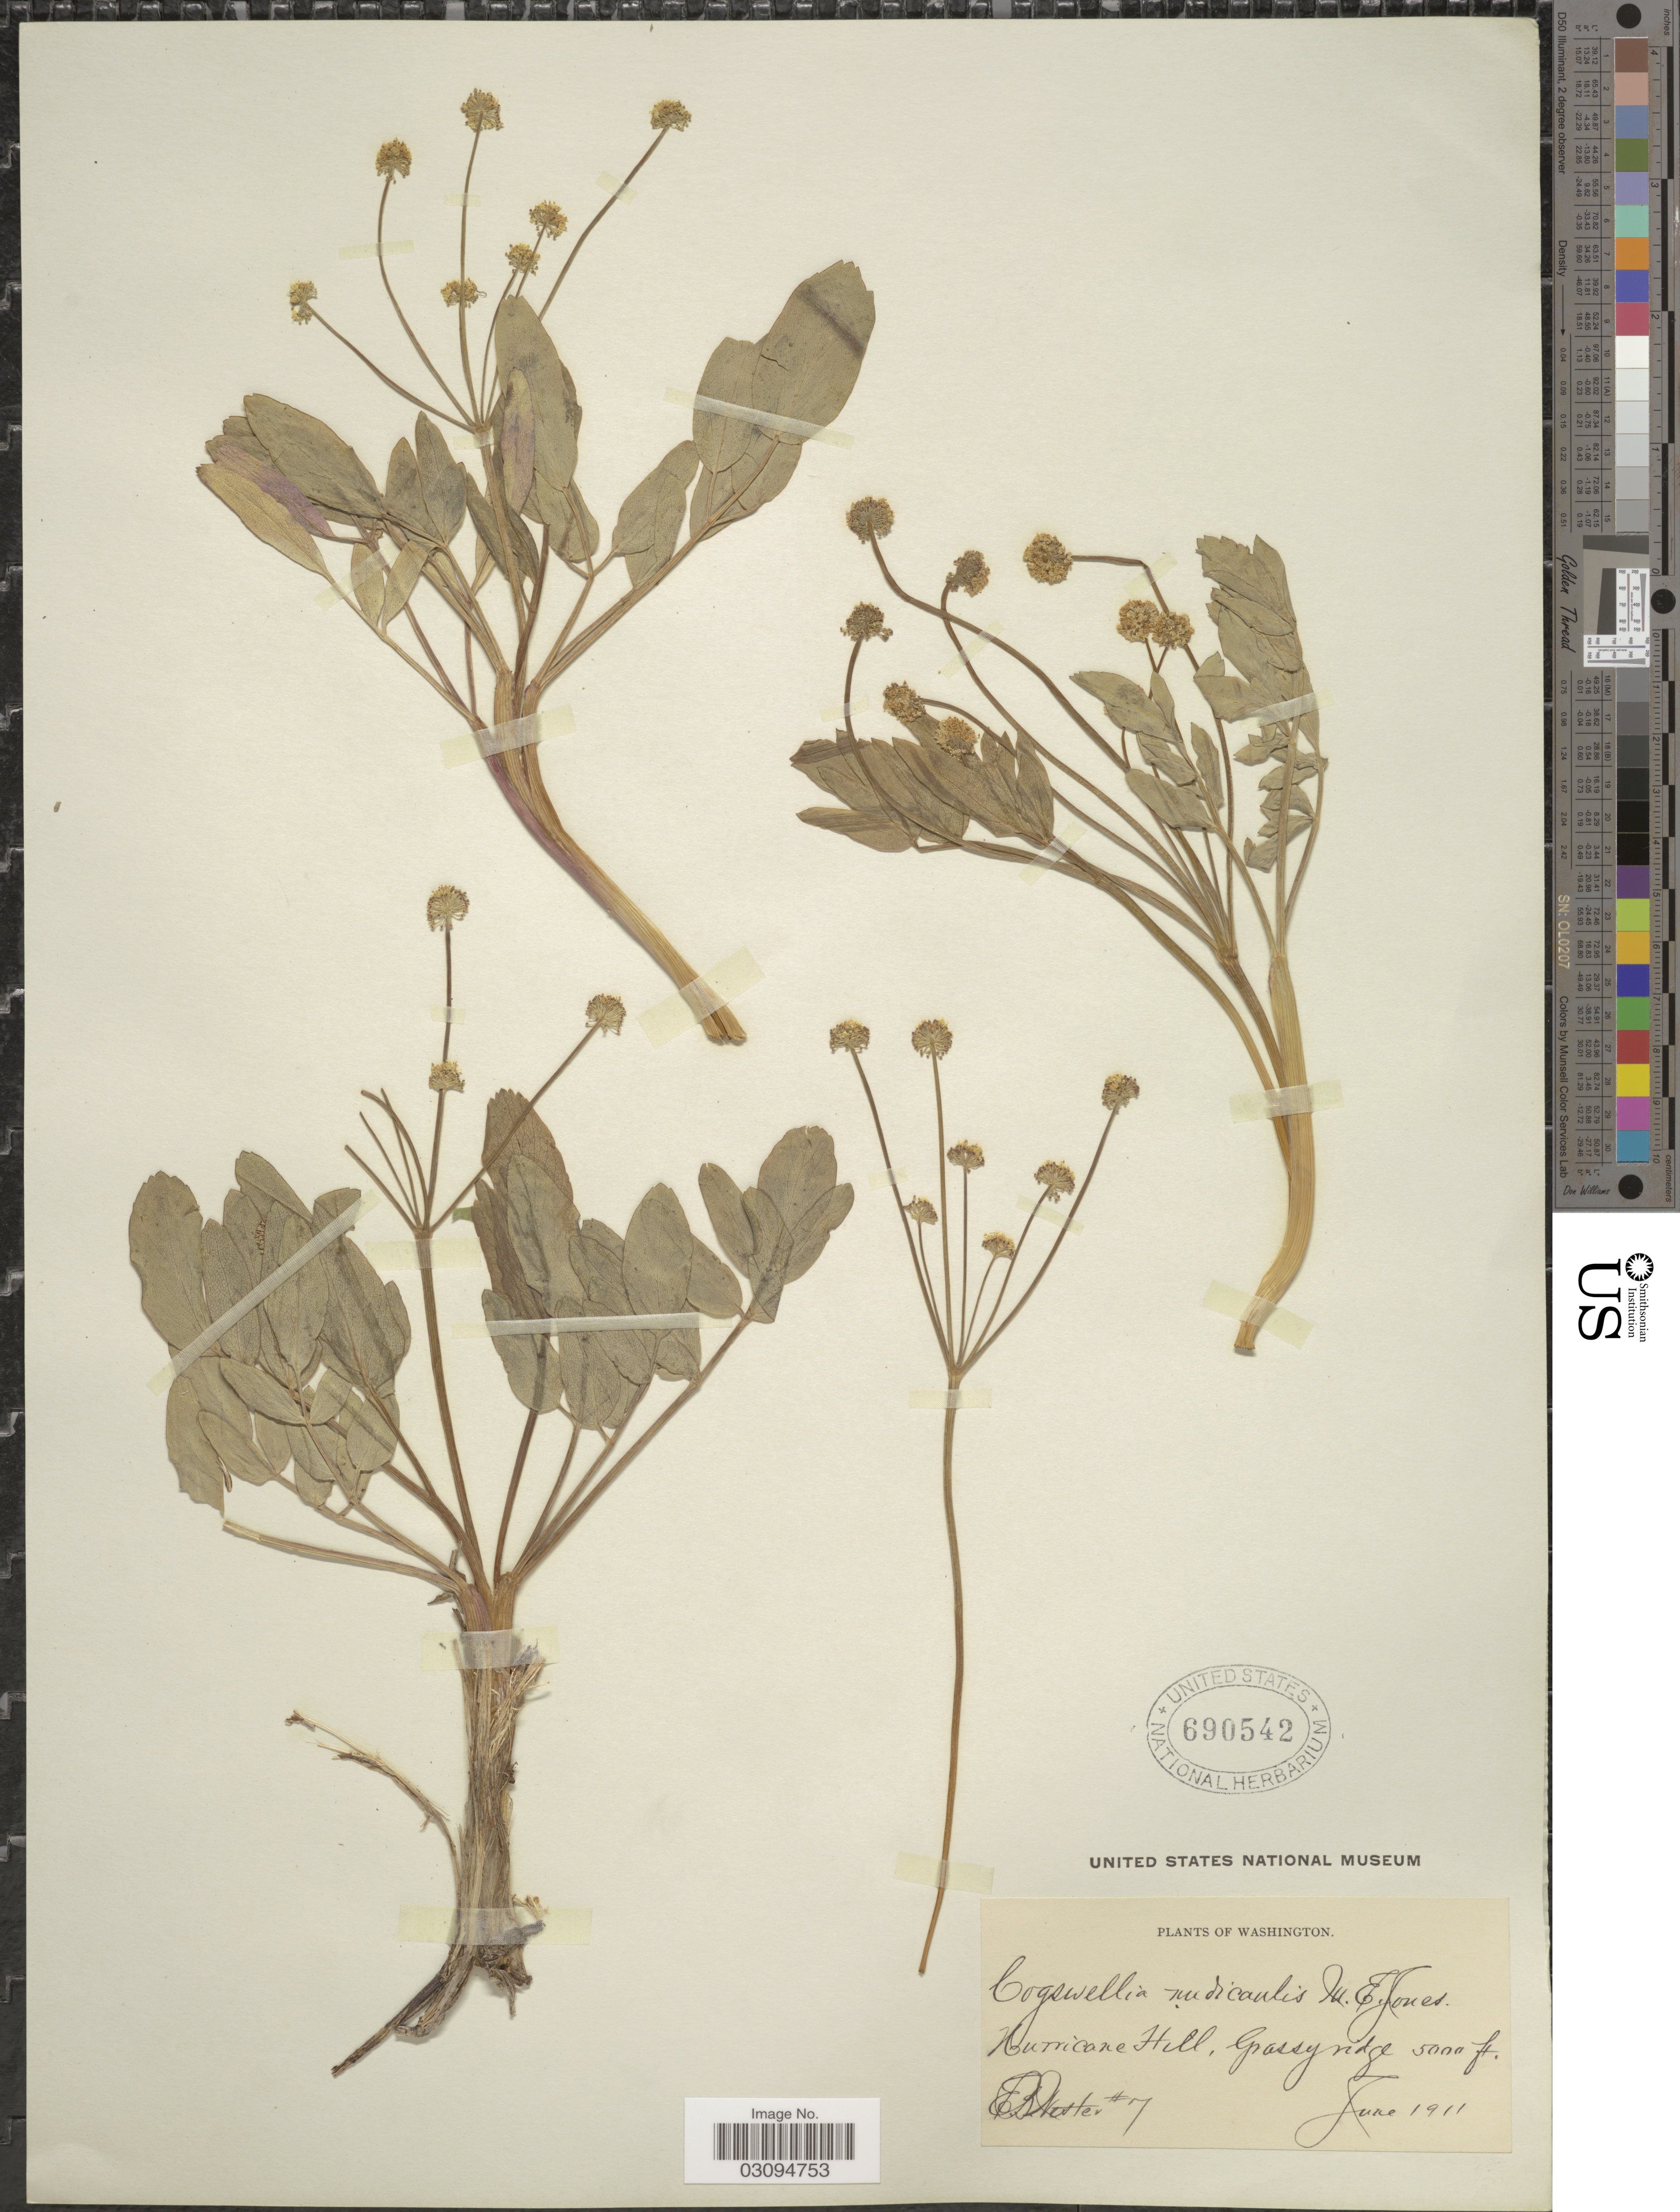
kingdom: Plantae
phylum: Tracheophyta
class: Magnoliopsida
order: Apiales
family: Apiaceae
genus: Lomatium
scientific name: Lomatium nudicaule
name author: (Pursh) J.M. Coult. & Rose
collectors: E. B. Webster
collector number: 7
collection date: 1911-06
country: United States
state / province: Washington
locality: Hurricane Hill, Grassy ridge.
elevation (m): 1524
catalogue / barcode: US 690542